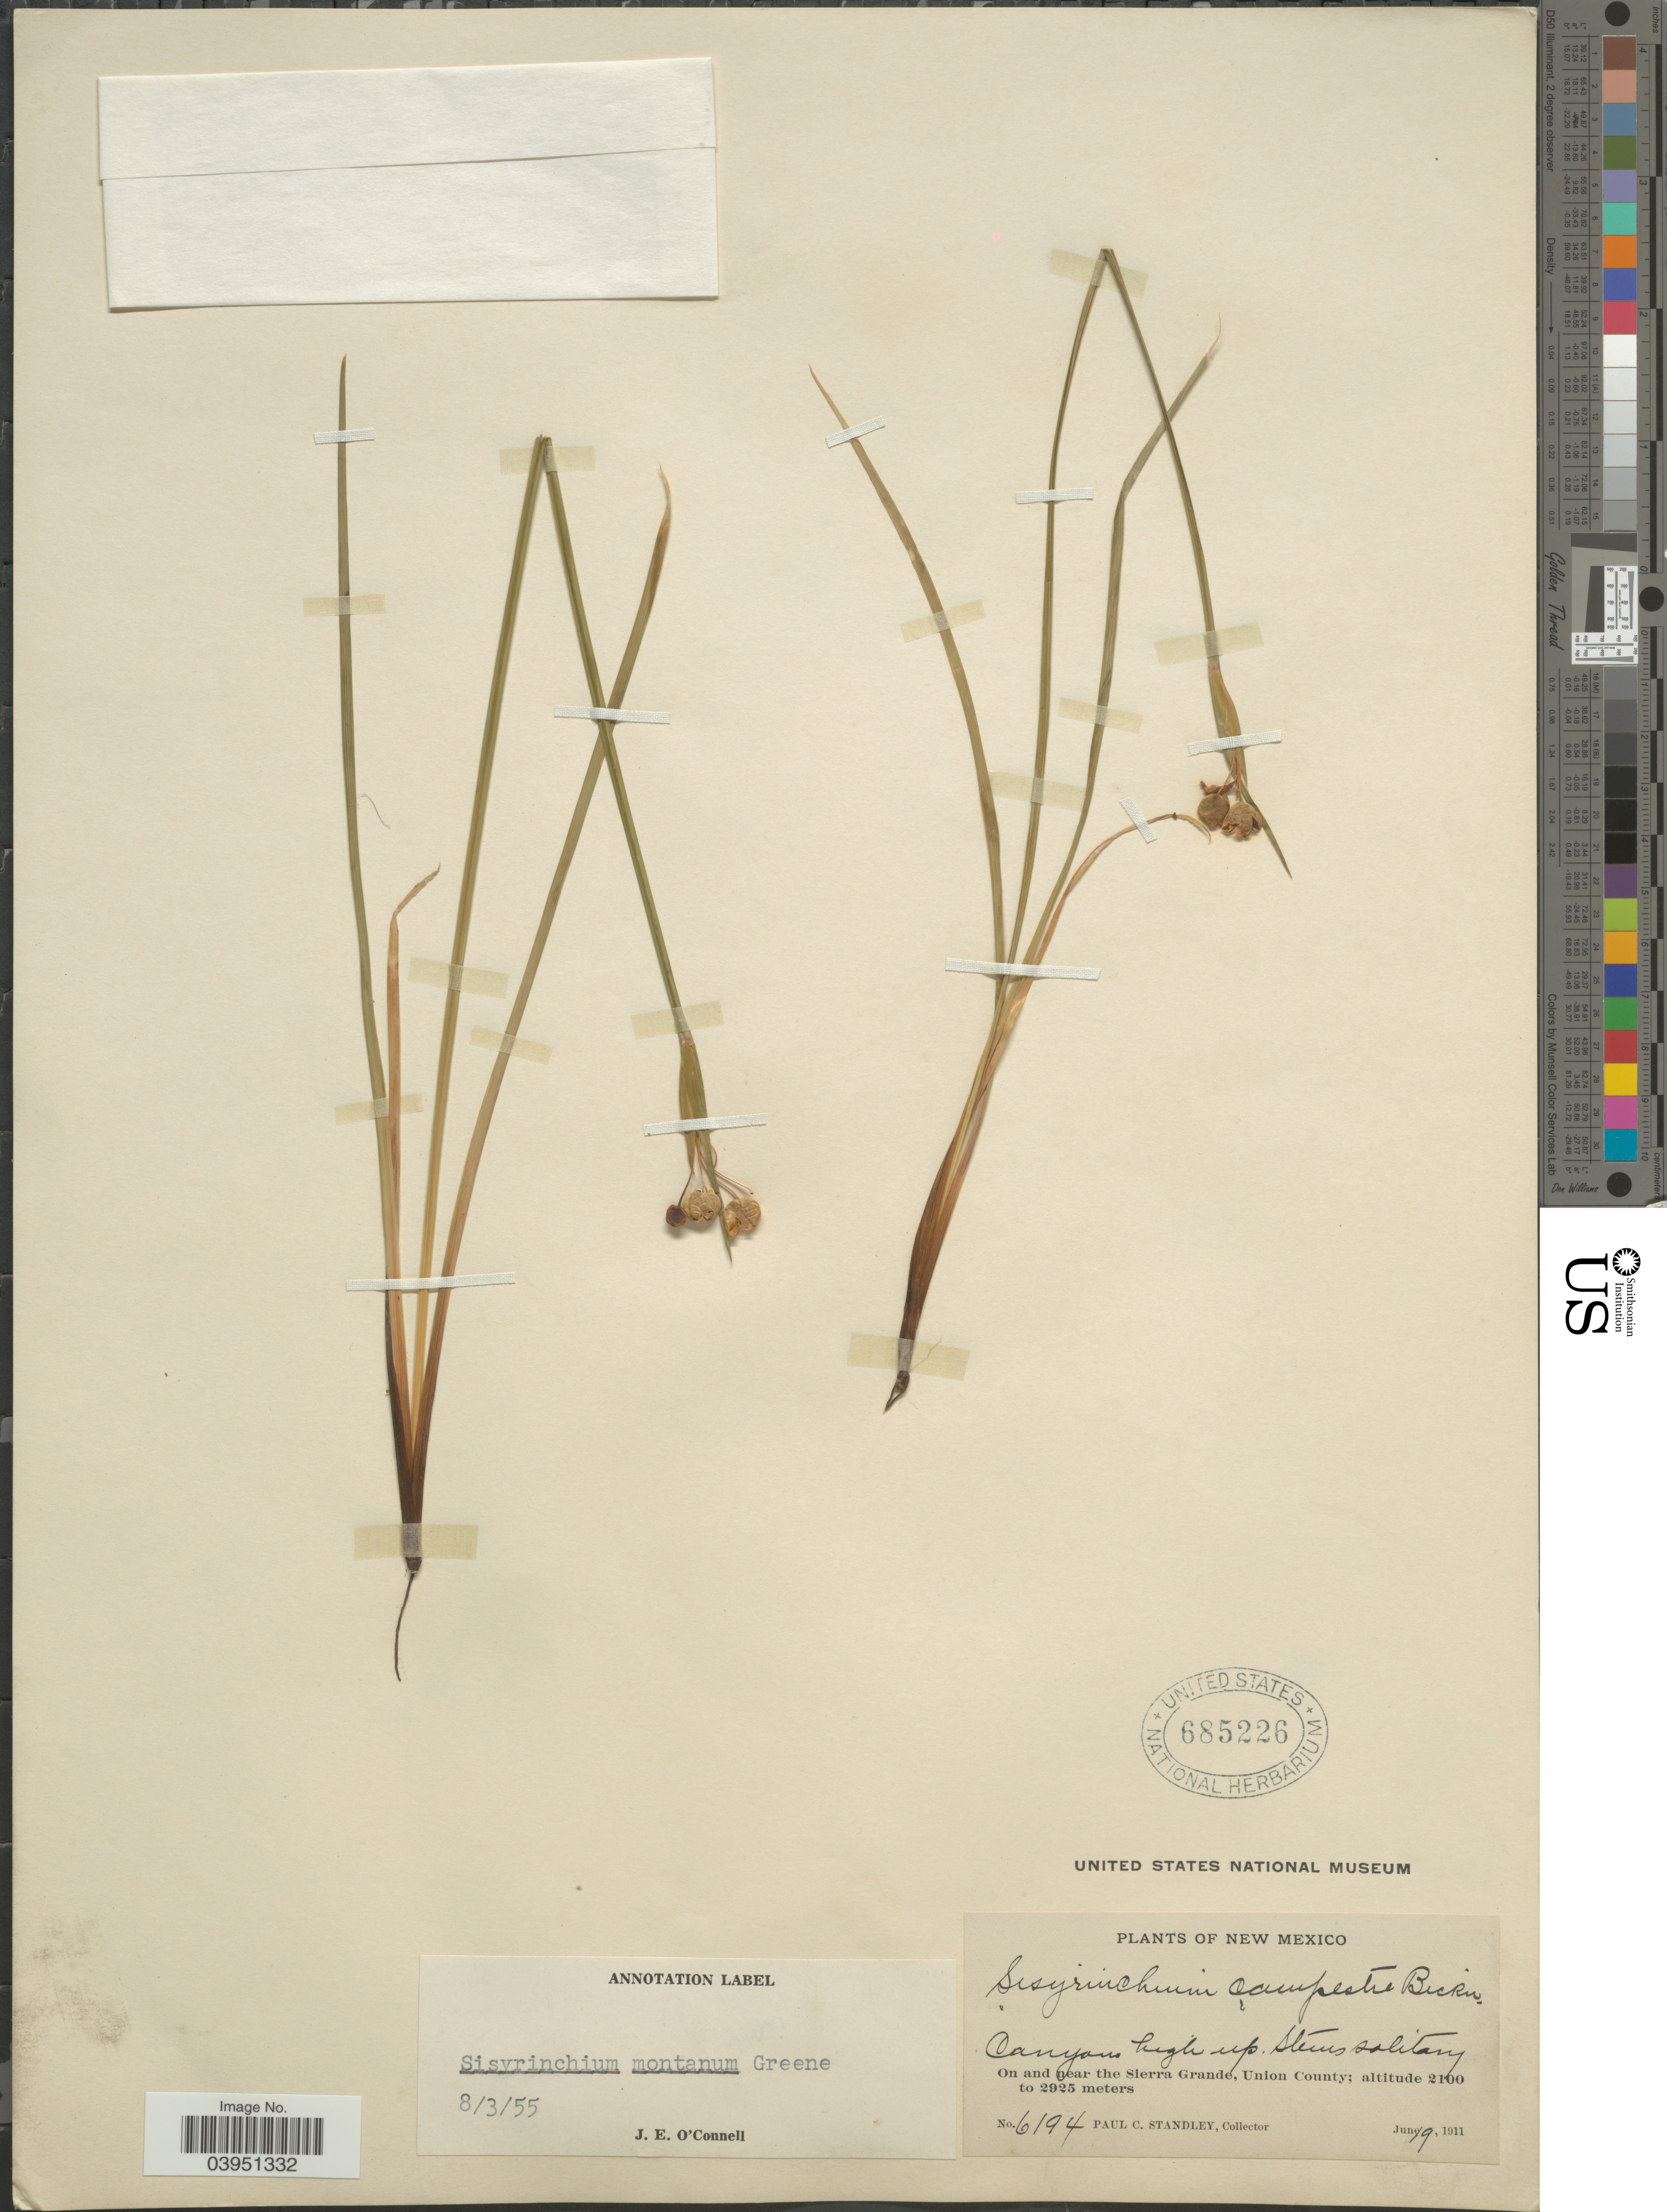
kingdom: Plantae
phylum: Tracheophyta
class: Liliopsida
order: Asparagales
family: Iridaceae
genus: Sisyrinchium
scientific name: Sisyrinchium montanum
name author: Greene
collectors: P. C. Standley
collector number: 6194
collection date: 1911-06-19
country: United States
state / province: New Mexico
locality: Canyons high up. On and near the Sierra Grande, Union County.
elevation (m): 2100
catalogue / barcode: US 685226